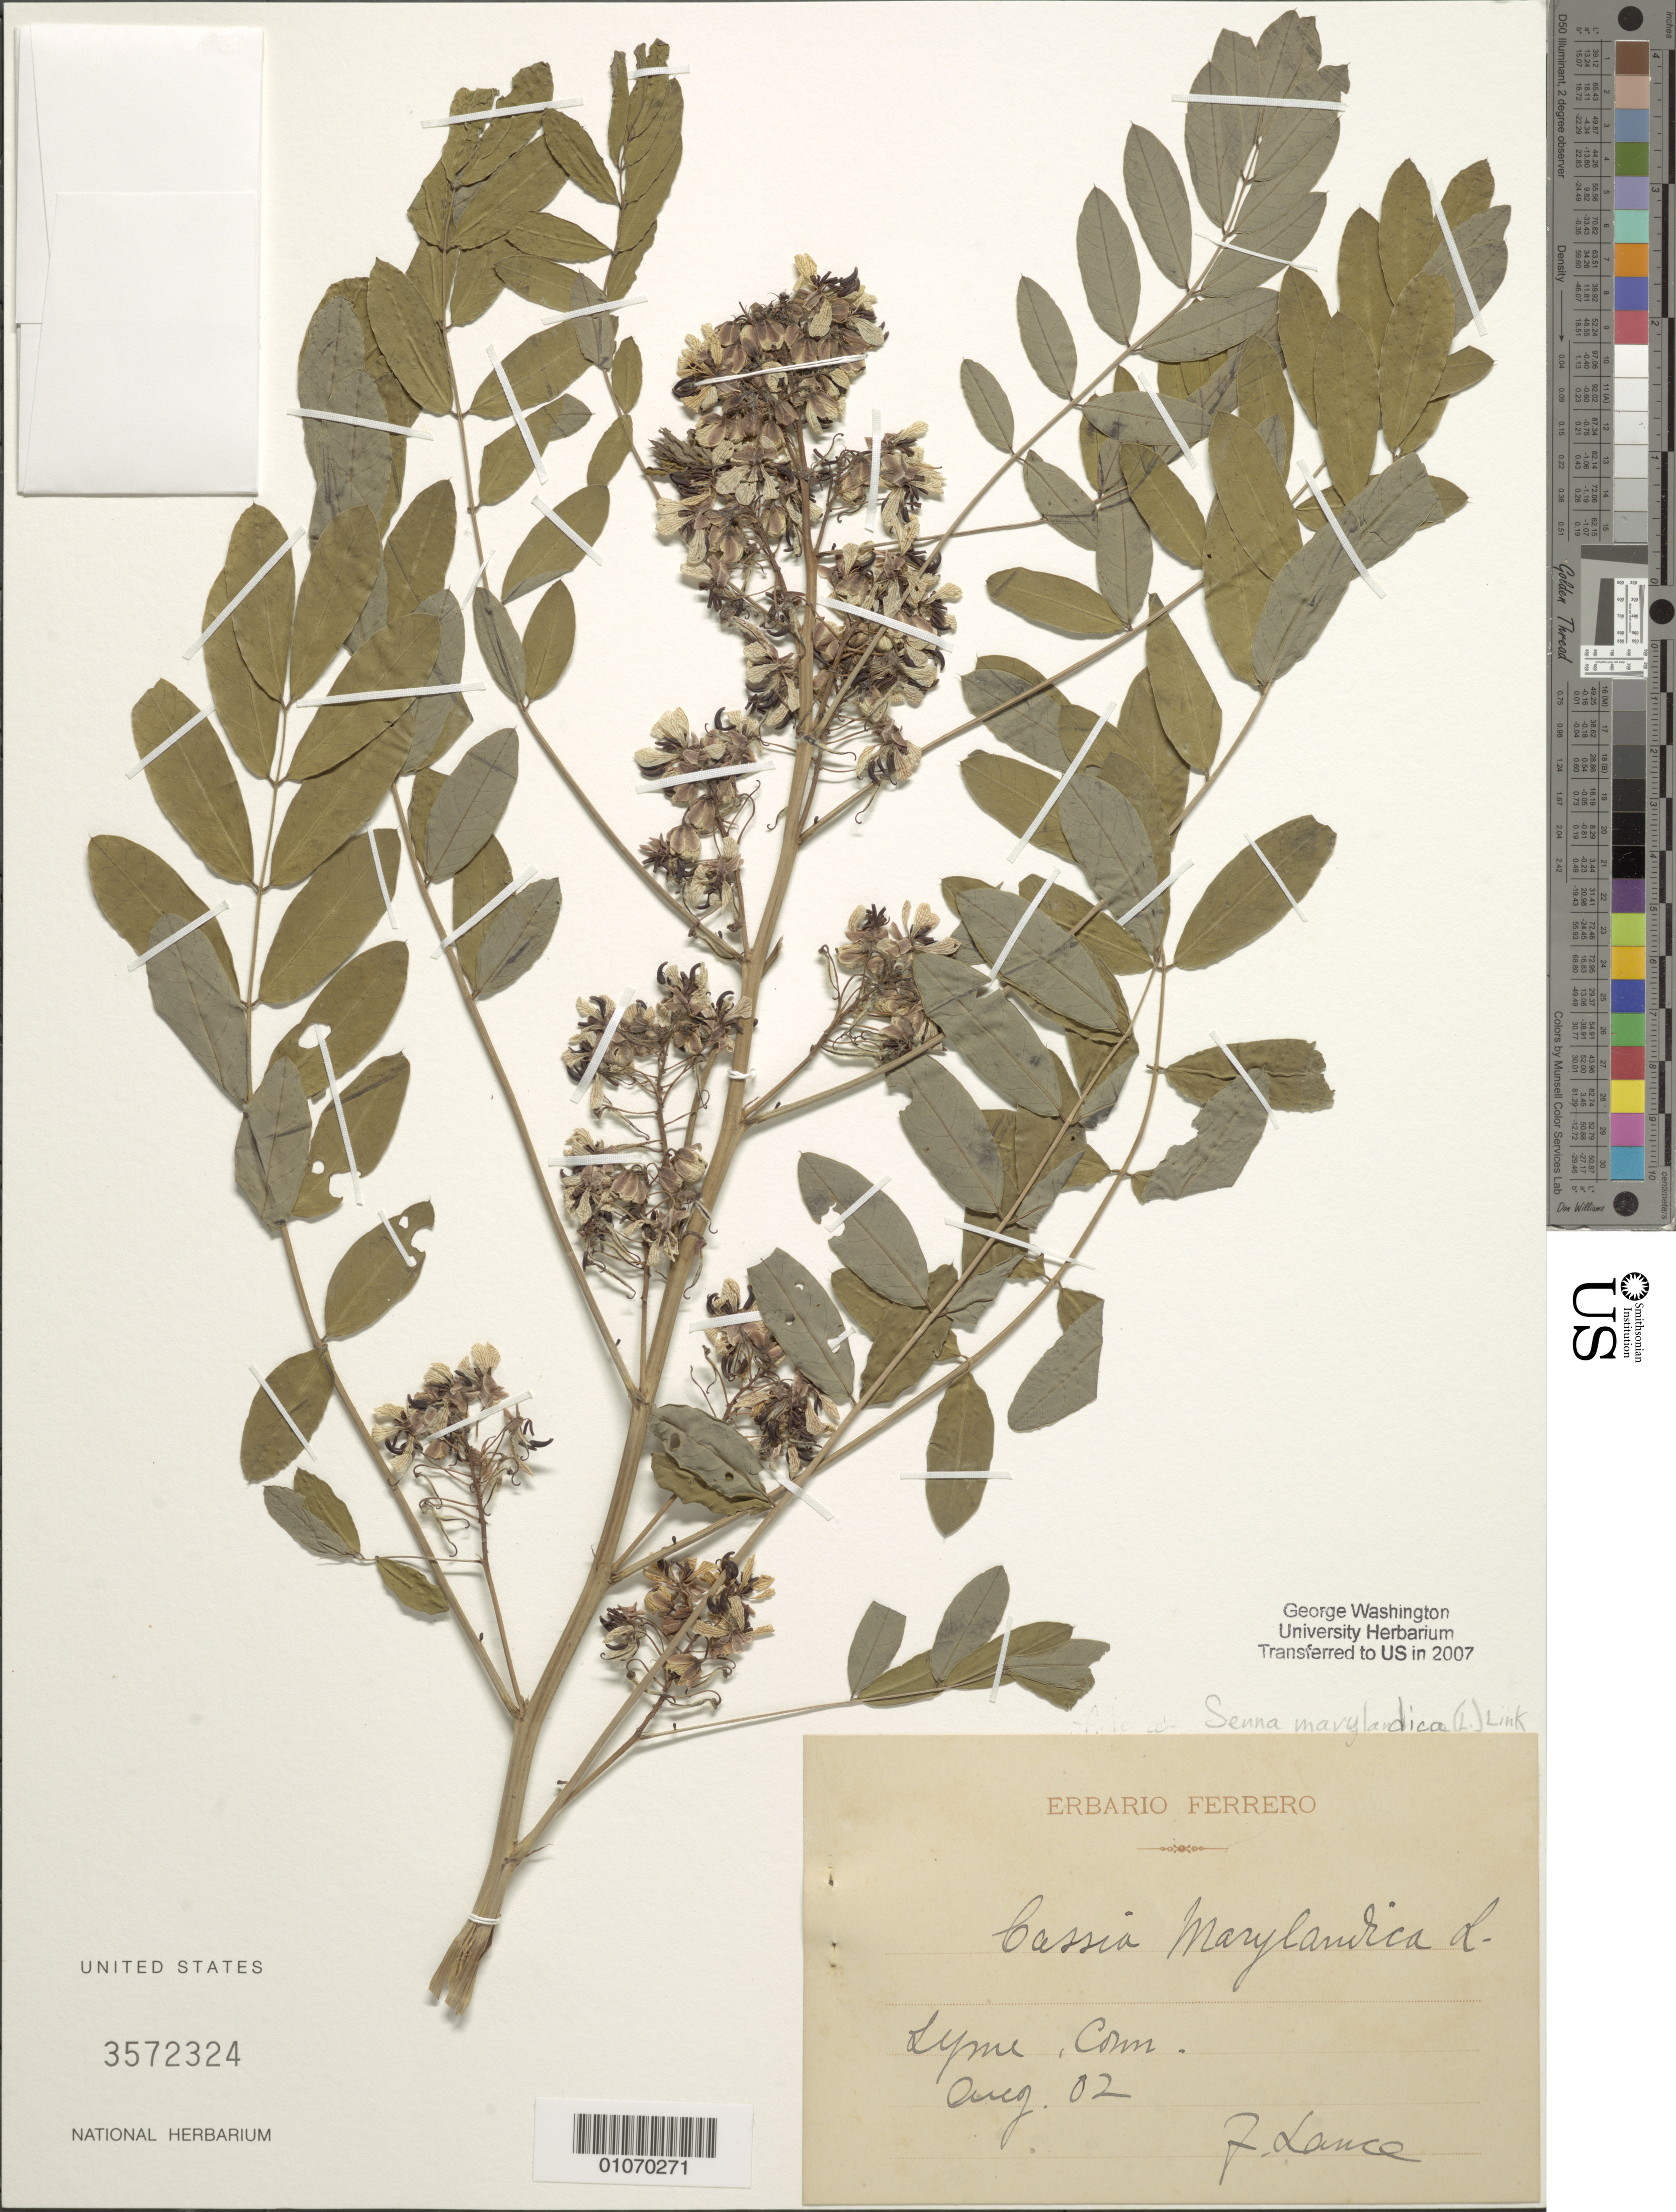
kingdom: Plantae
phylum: Tracheophyta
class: Magnoliopsida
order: Fabales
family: Fabaceae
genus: Senna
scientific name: Senna marilandica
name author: (L.) Link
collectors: F. Lance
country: United States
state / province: Connecticut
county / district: New London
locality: Lyme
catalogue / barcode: US 3572324